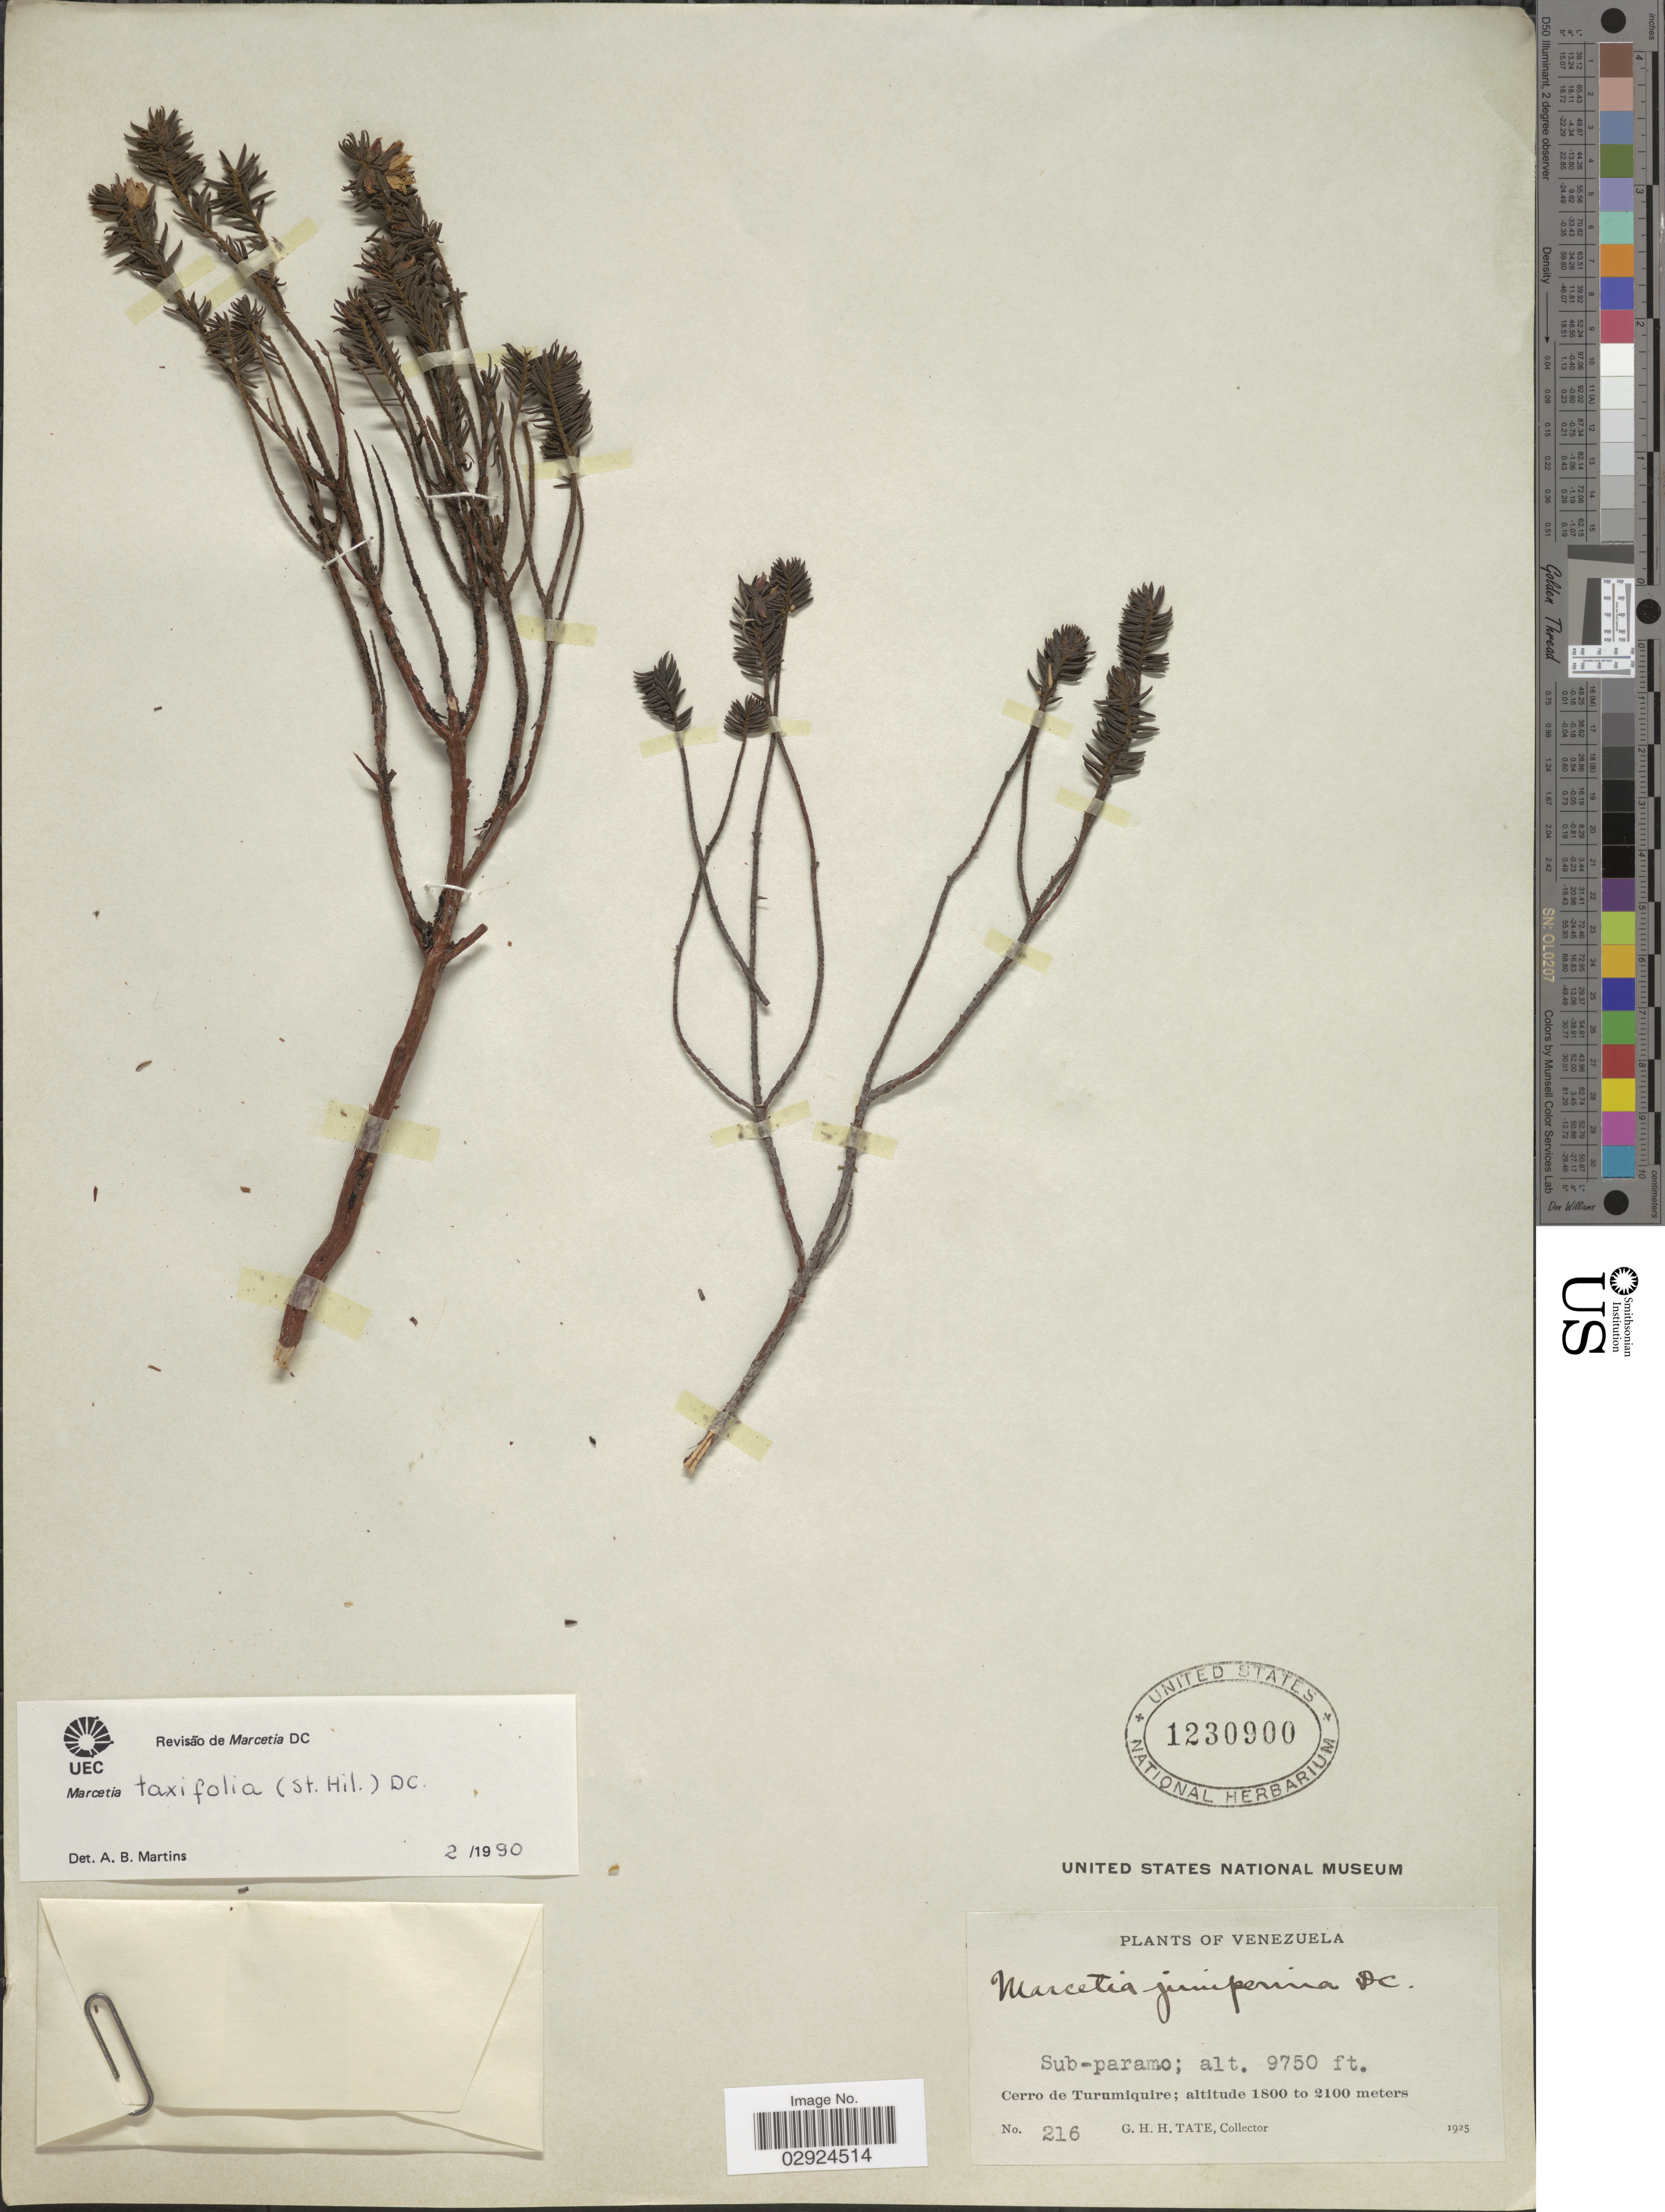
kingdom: Plantae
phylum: Tracheophyta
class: Magnoliopsida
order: Myrtales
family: Melastomataceae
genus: Marcetia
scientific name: Marcetia taxifolia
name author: (A. St.-Hil.) DC.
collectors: G. H. H.Tate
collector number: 216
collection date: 1925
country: Venezuela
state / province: Sucre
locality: Cerro de Turumiquire.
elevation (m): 2972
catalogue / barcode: US 1230900